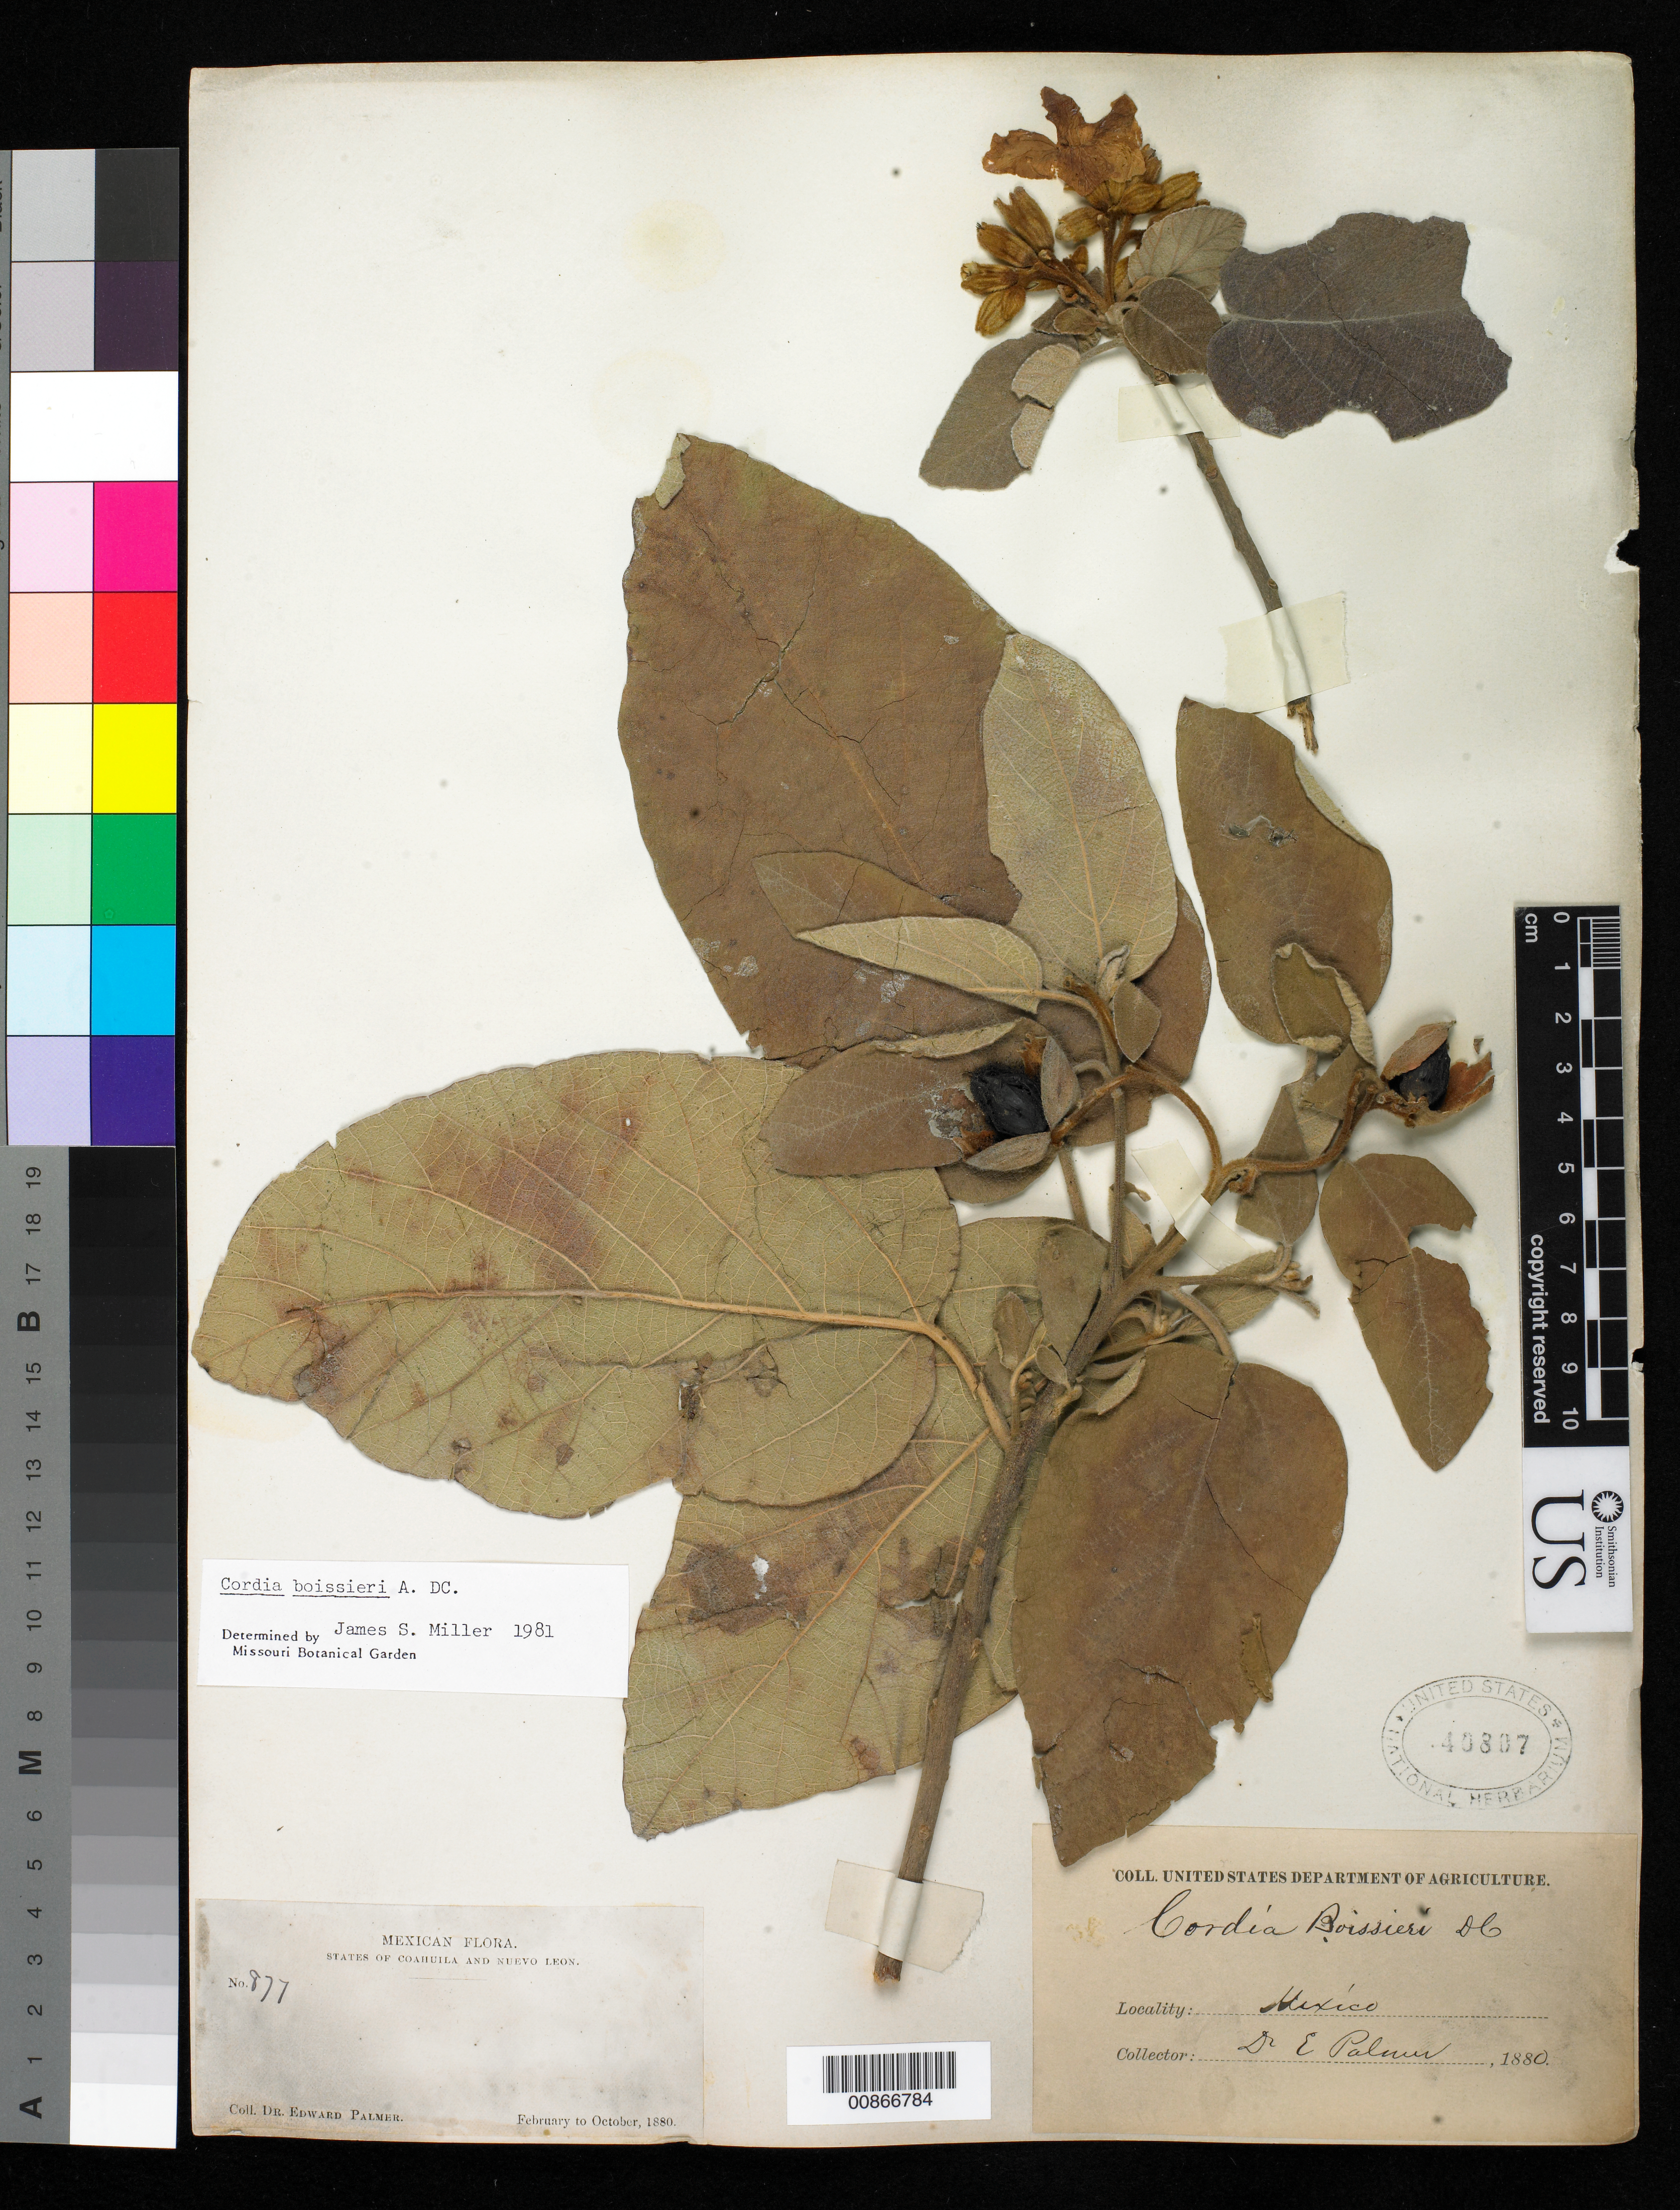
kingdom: Plantae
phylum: Tracheophyta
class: Magnoliopsida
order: Boraginales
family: Cordiaceae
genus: Cordia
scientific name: Cordia boissieri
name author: A. DC.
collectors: E. Palmer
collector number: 877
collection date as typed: Feb 1880 to -- Oct 1880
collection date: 1880-02/1880-10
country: Mexico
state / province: Coahuila / Nuevo León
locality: States of Coahuila and Nuevo León.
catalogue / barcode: US 40807